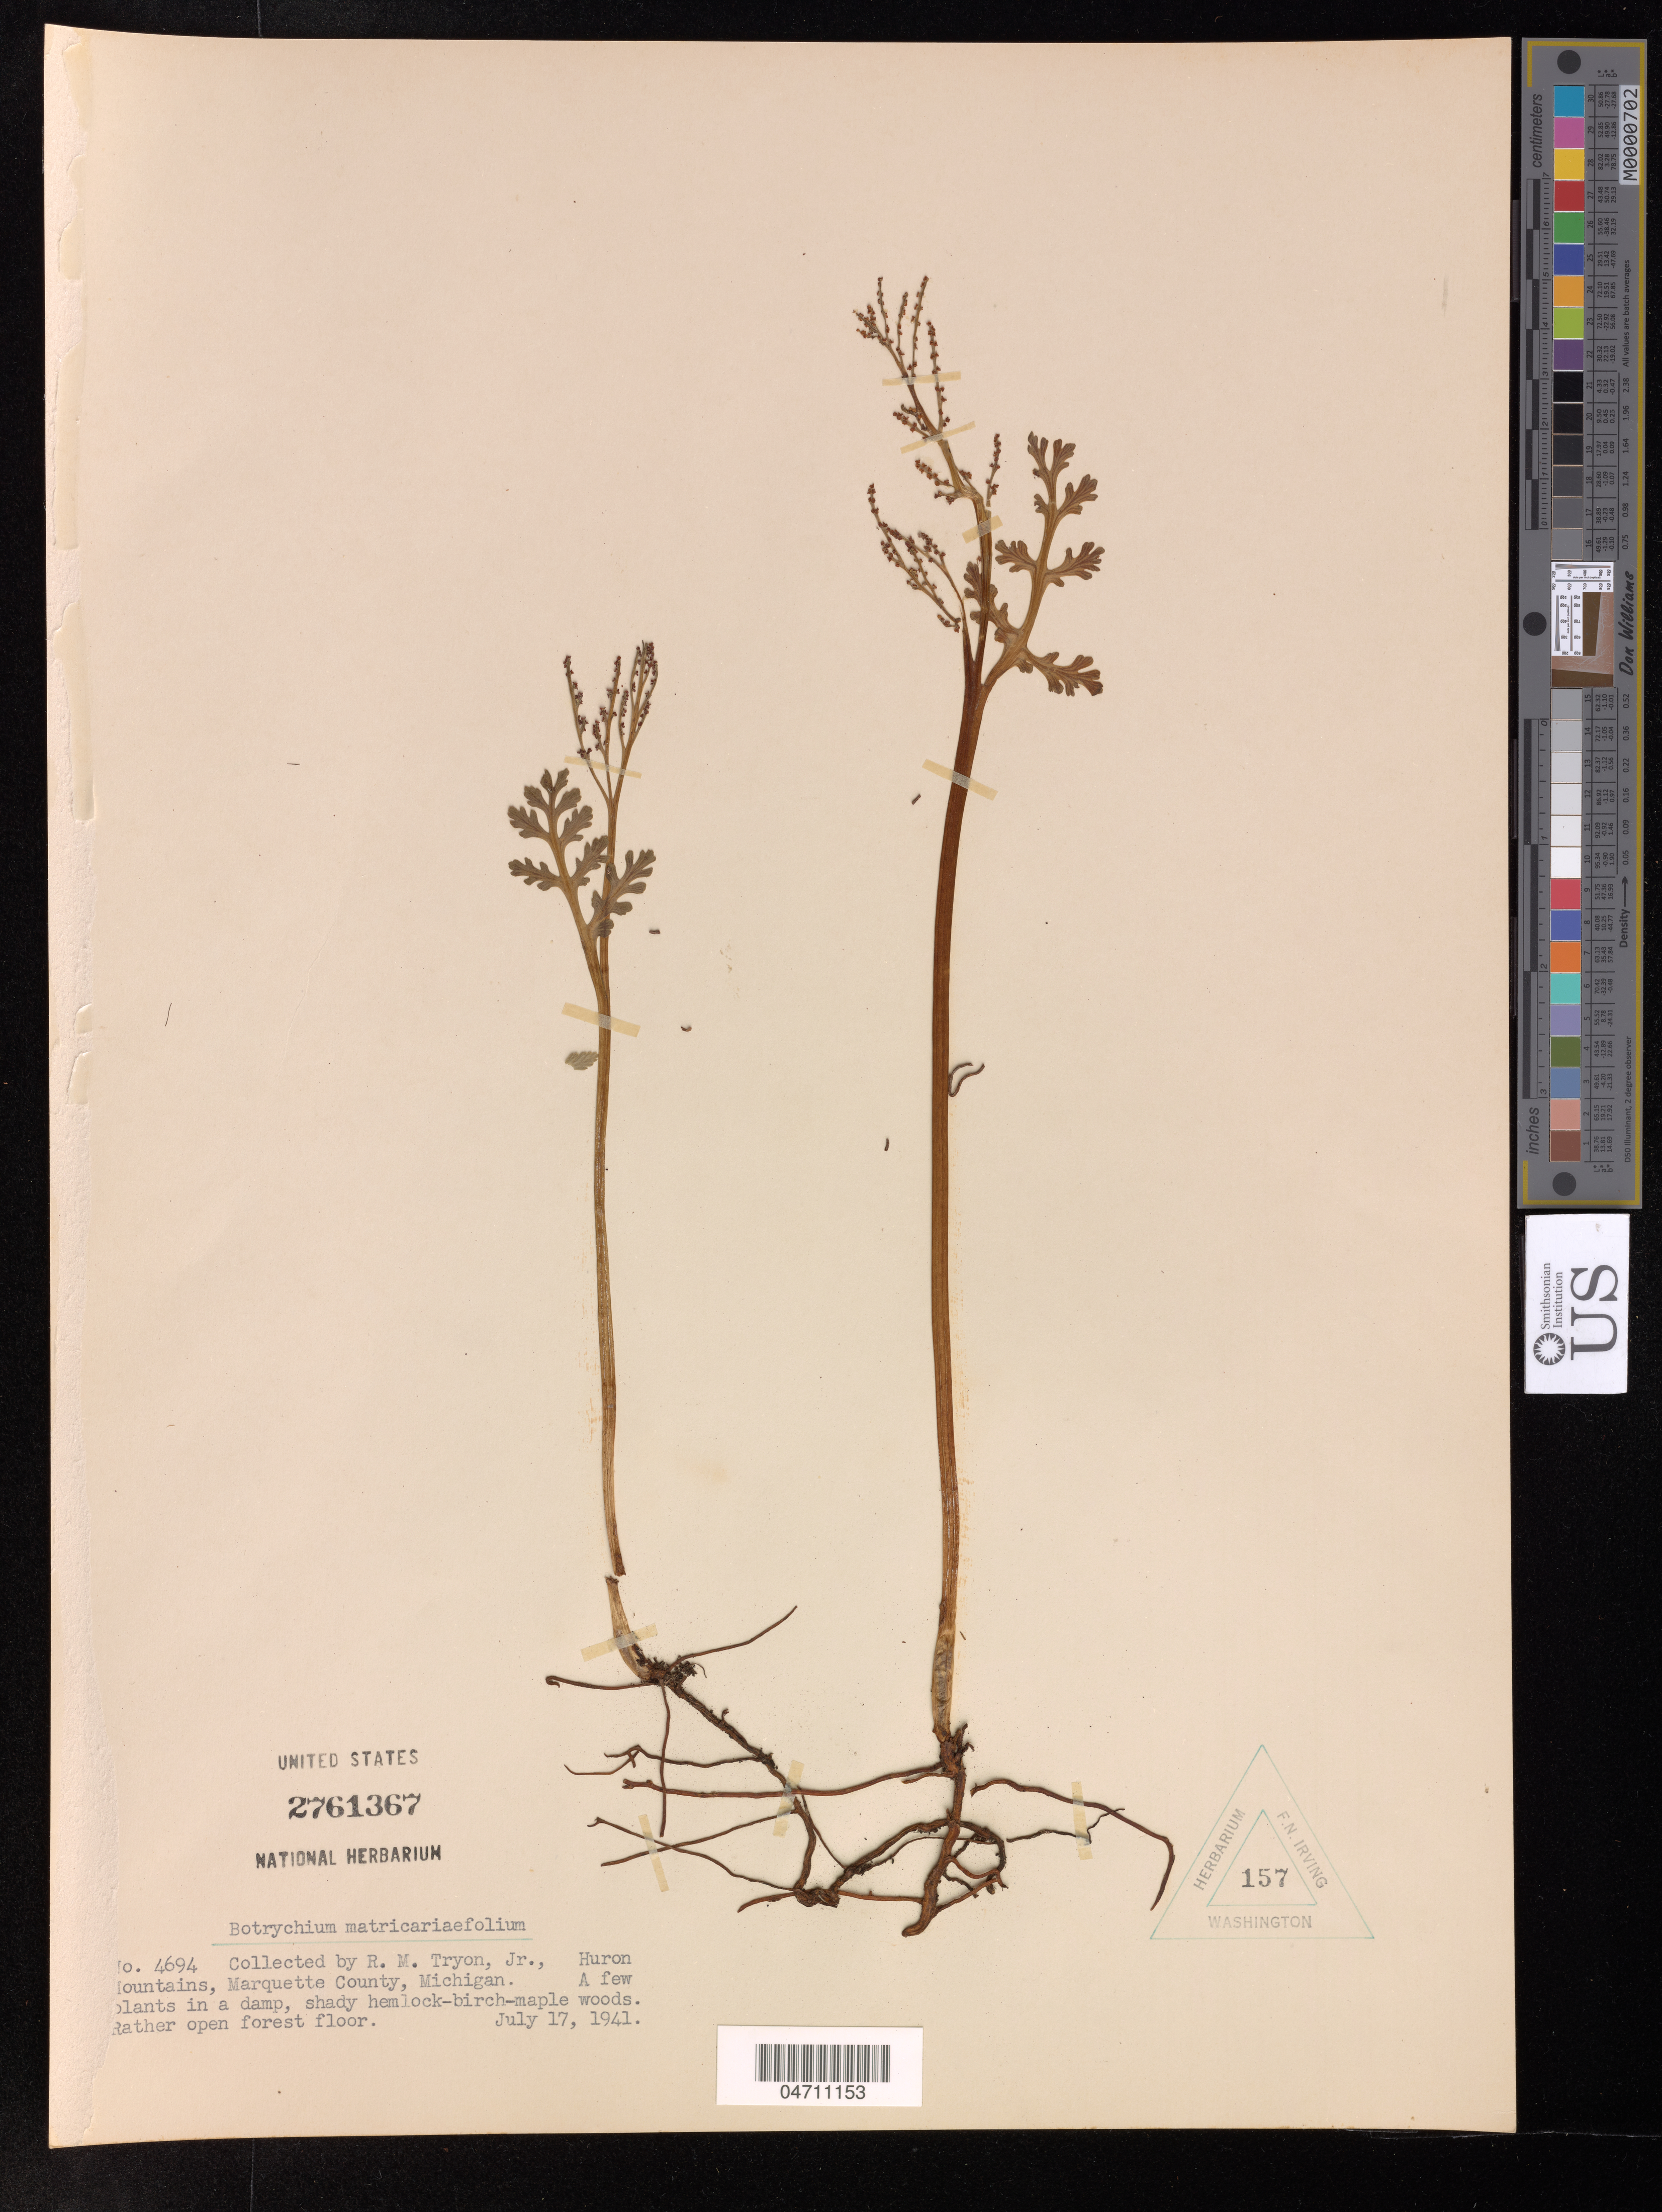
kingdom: Plantae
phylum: Tracheophyta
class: Polypodiopsida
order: Ophioglossales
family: Ophioglossaceae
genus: Botrychium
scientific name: Botrychium matricariifolium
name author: (A. Braun ex Dowell) A. Braun ex Koch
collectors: R. M. Tryon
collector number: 4694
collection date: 1941-07-17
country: United States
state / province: Michigan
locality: Huron Mountains, Marquette County.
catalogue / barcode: US 2761367